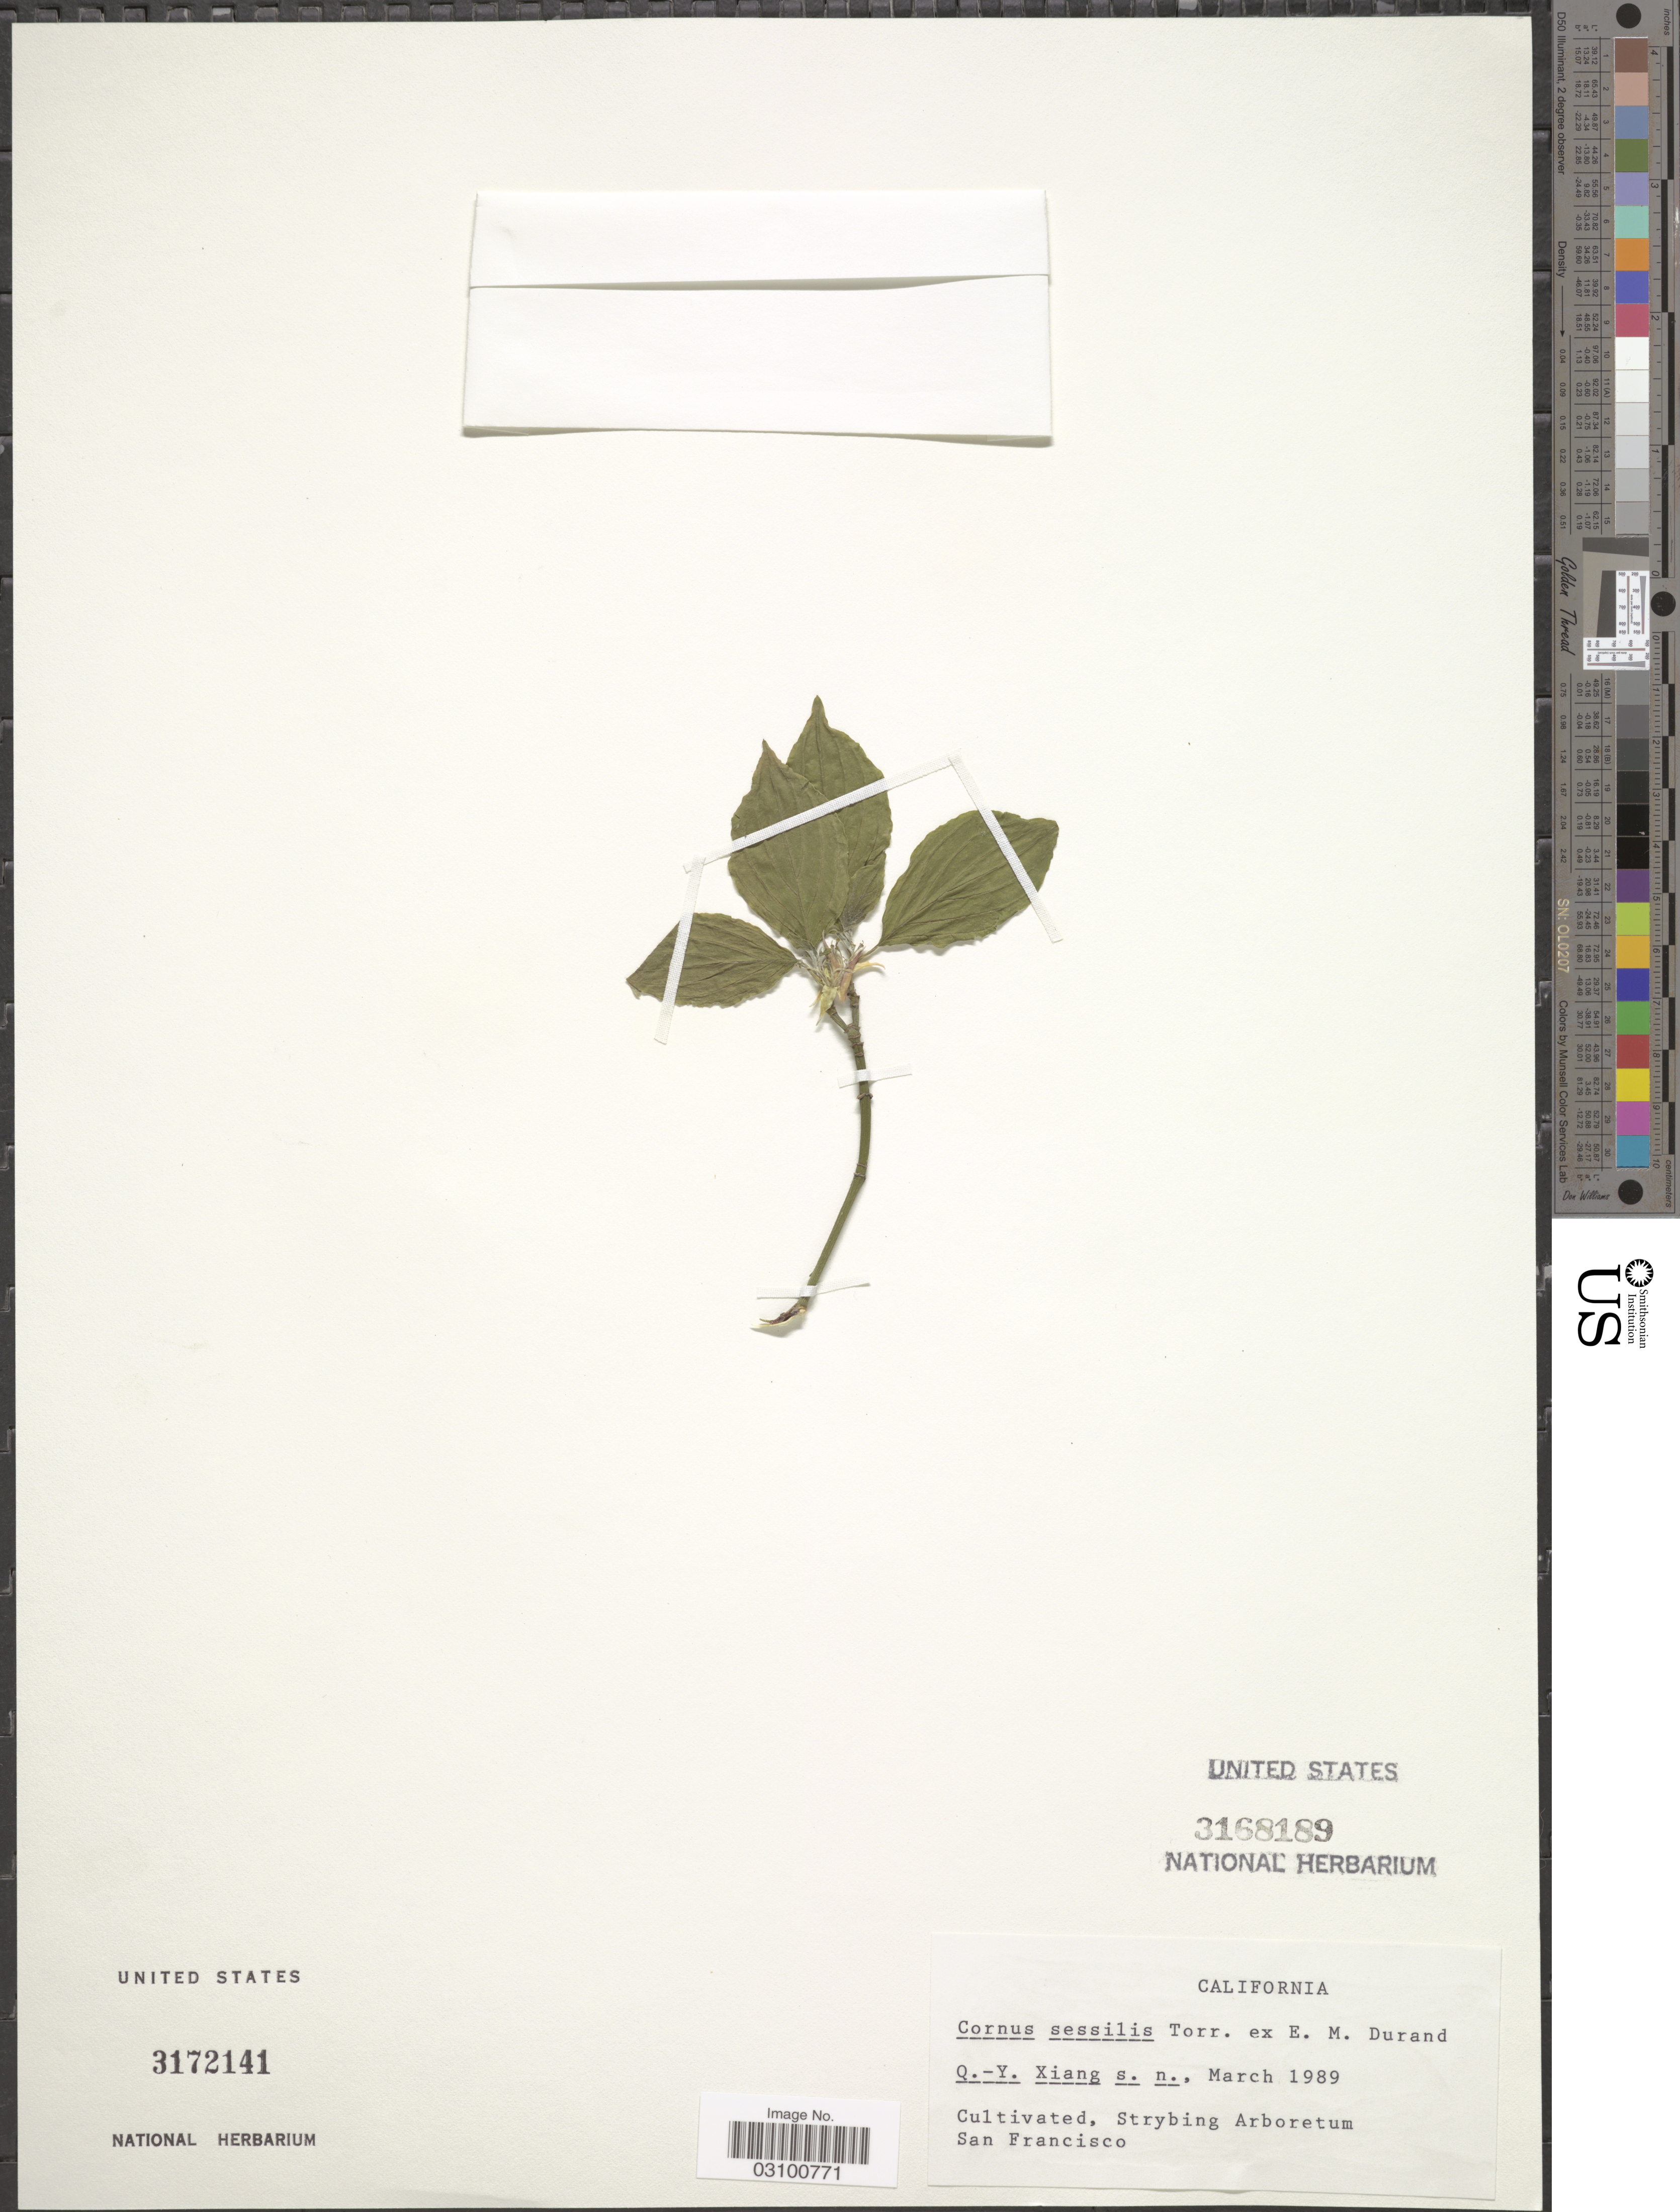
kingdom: Plantae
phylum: Tracheophyta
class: Magnoliopsida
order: Cornales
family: Cornaceae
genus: Cornus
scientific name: Cornus sessilis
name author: Torr. ex Durand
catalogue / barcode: US 3172141-2